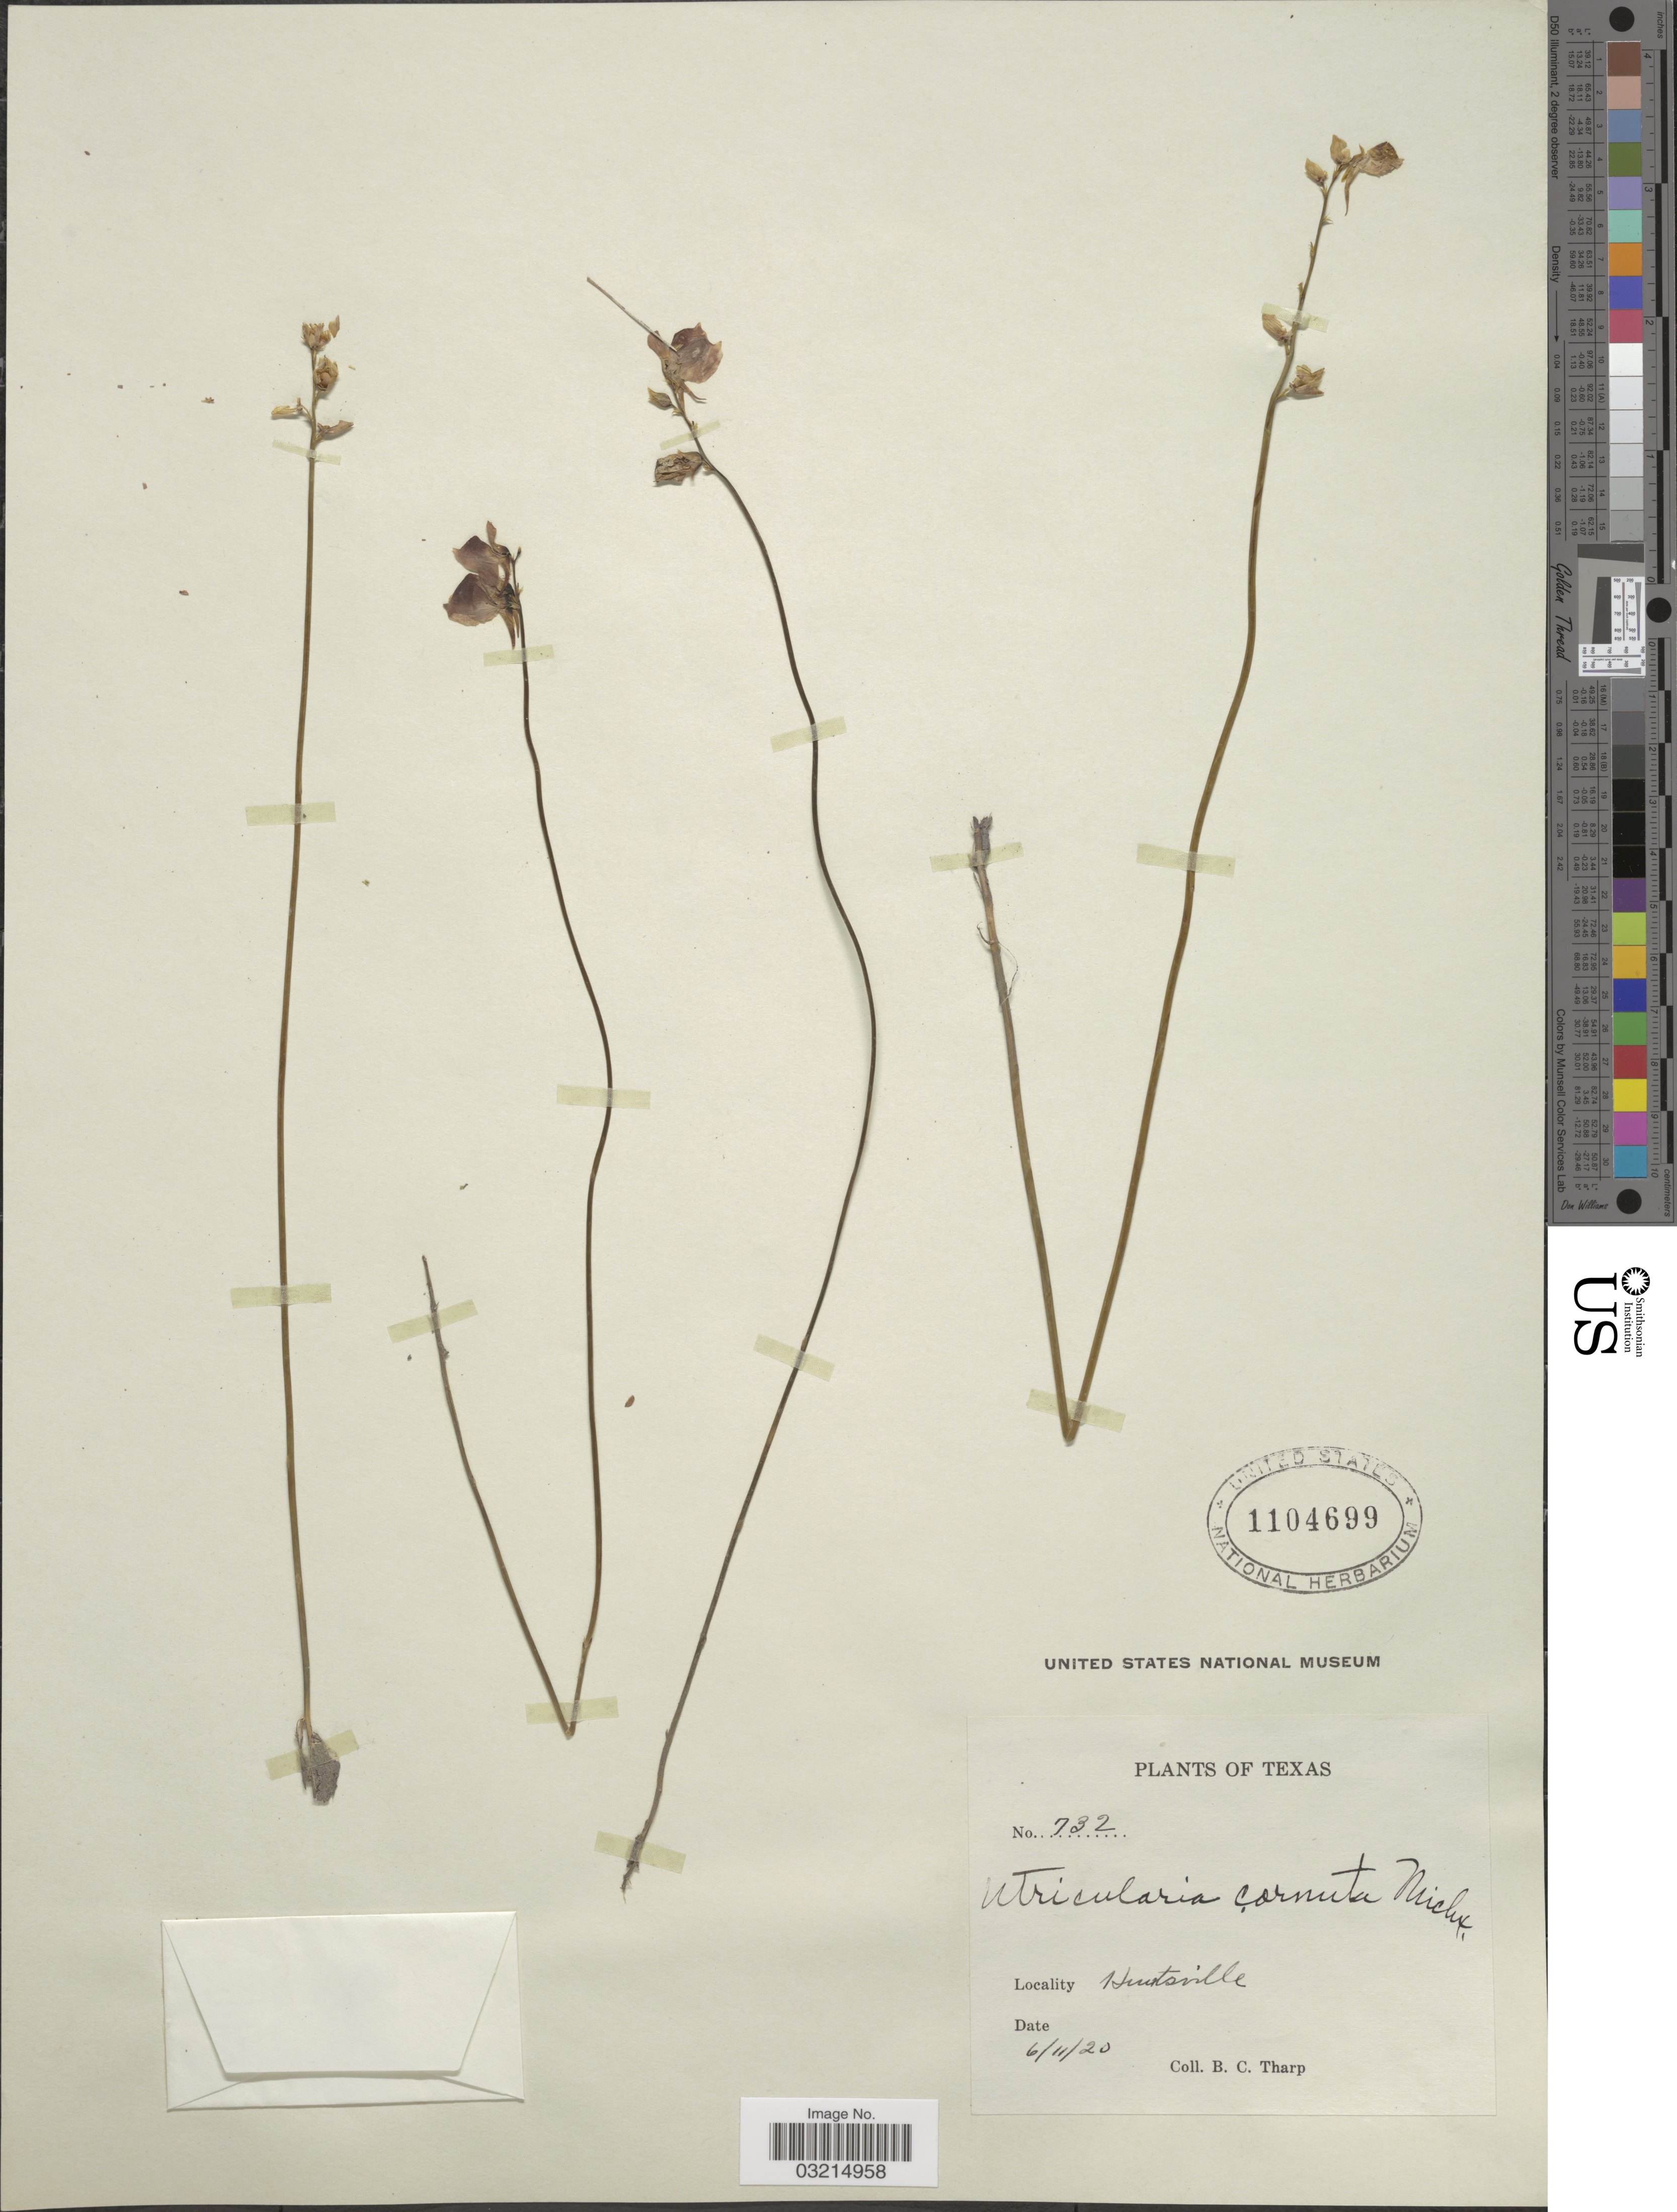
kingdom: Plantae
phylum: Tracheophyta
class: Magnoliopsida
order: Lamiales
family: Lentibulariaceae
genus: Utricularia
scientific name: Utricularia cornuta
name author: Michx.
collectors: B. C. Tharp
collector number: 732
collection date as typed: Transcribed d/m/y: 11/6/20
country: United States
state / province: Texas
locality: Huntsville.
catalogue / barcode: US 1104699